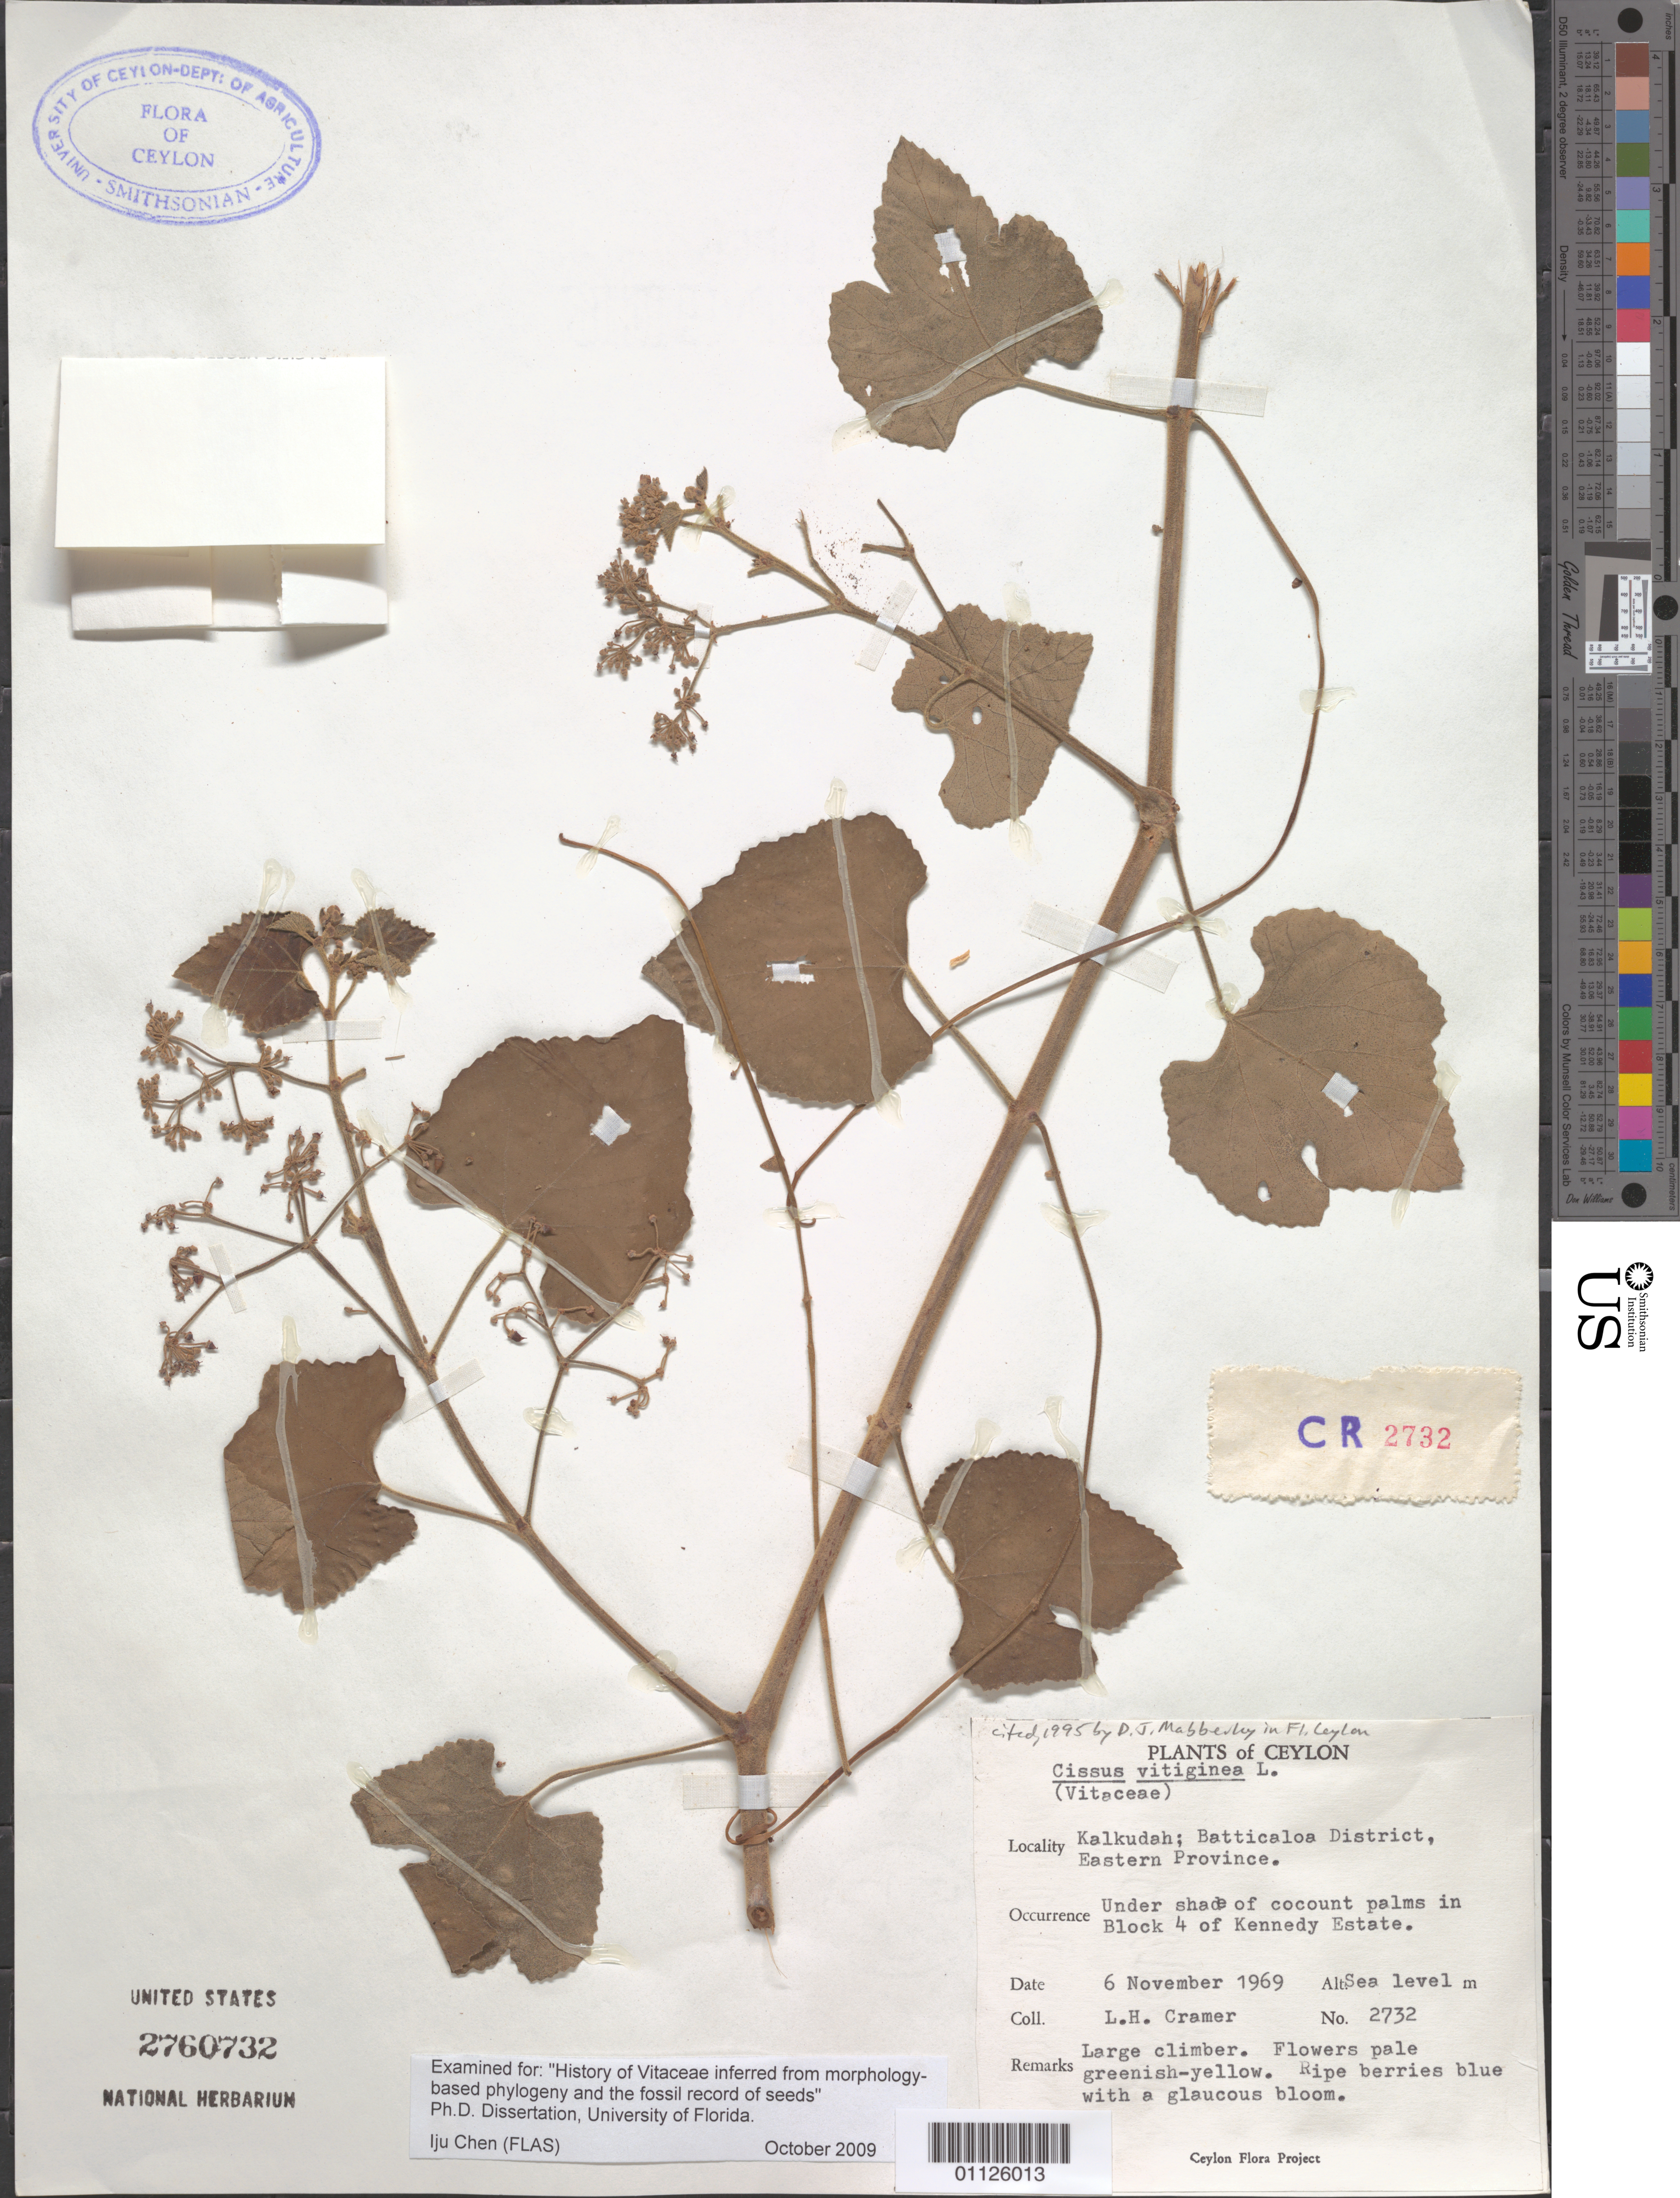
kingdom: Plantae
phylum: Tracheophyta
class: Magnoliopsida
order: Vitales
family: Vitaceae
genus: Cissus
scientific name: Cissus vitiginea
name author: L.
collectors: L. H. Cramer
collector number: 2732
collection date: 1969-11-06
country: Sri Lanka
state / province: Eastern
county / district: Batticaloa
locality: Block 4 of Kennedy Estate.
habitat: Under shade of coconut palms. Large climber.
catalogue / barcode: US 2760732